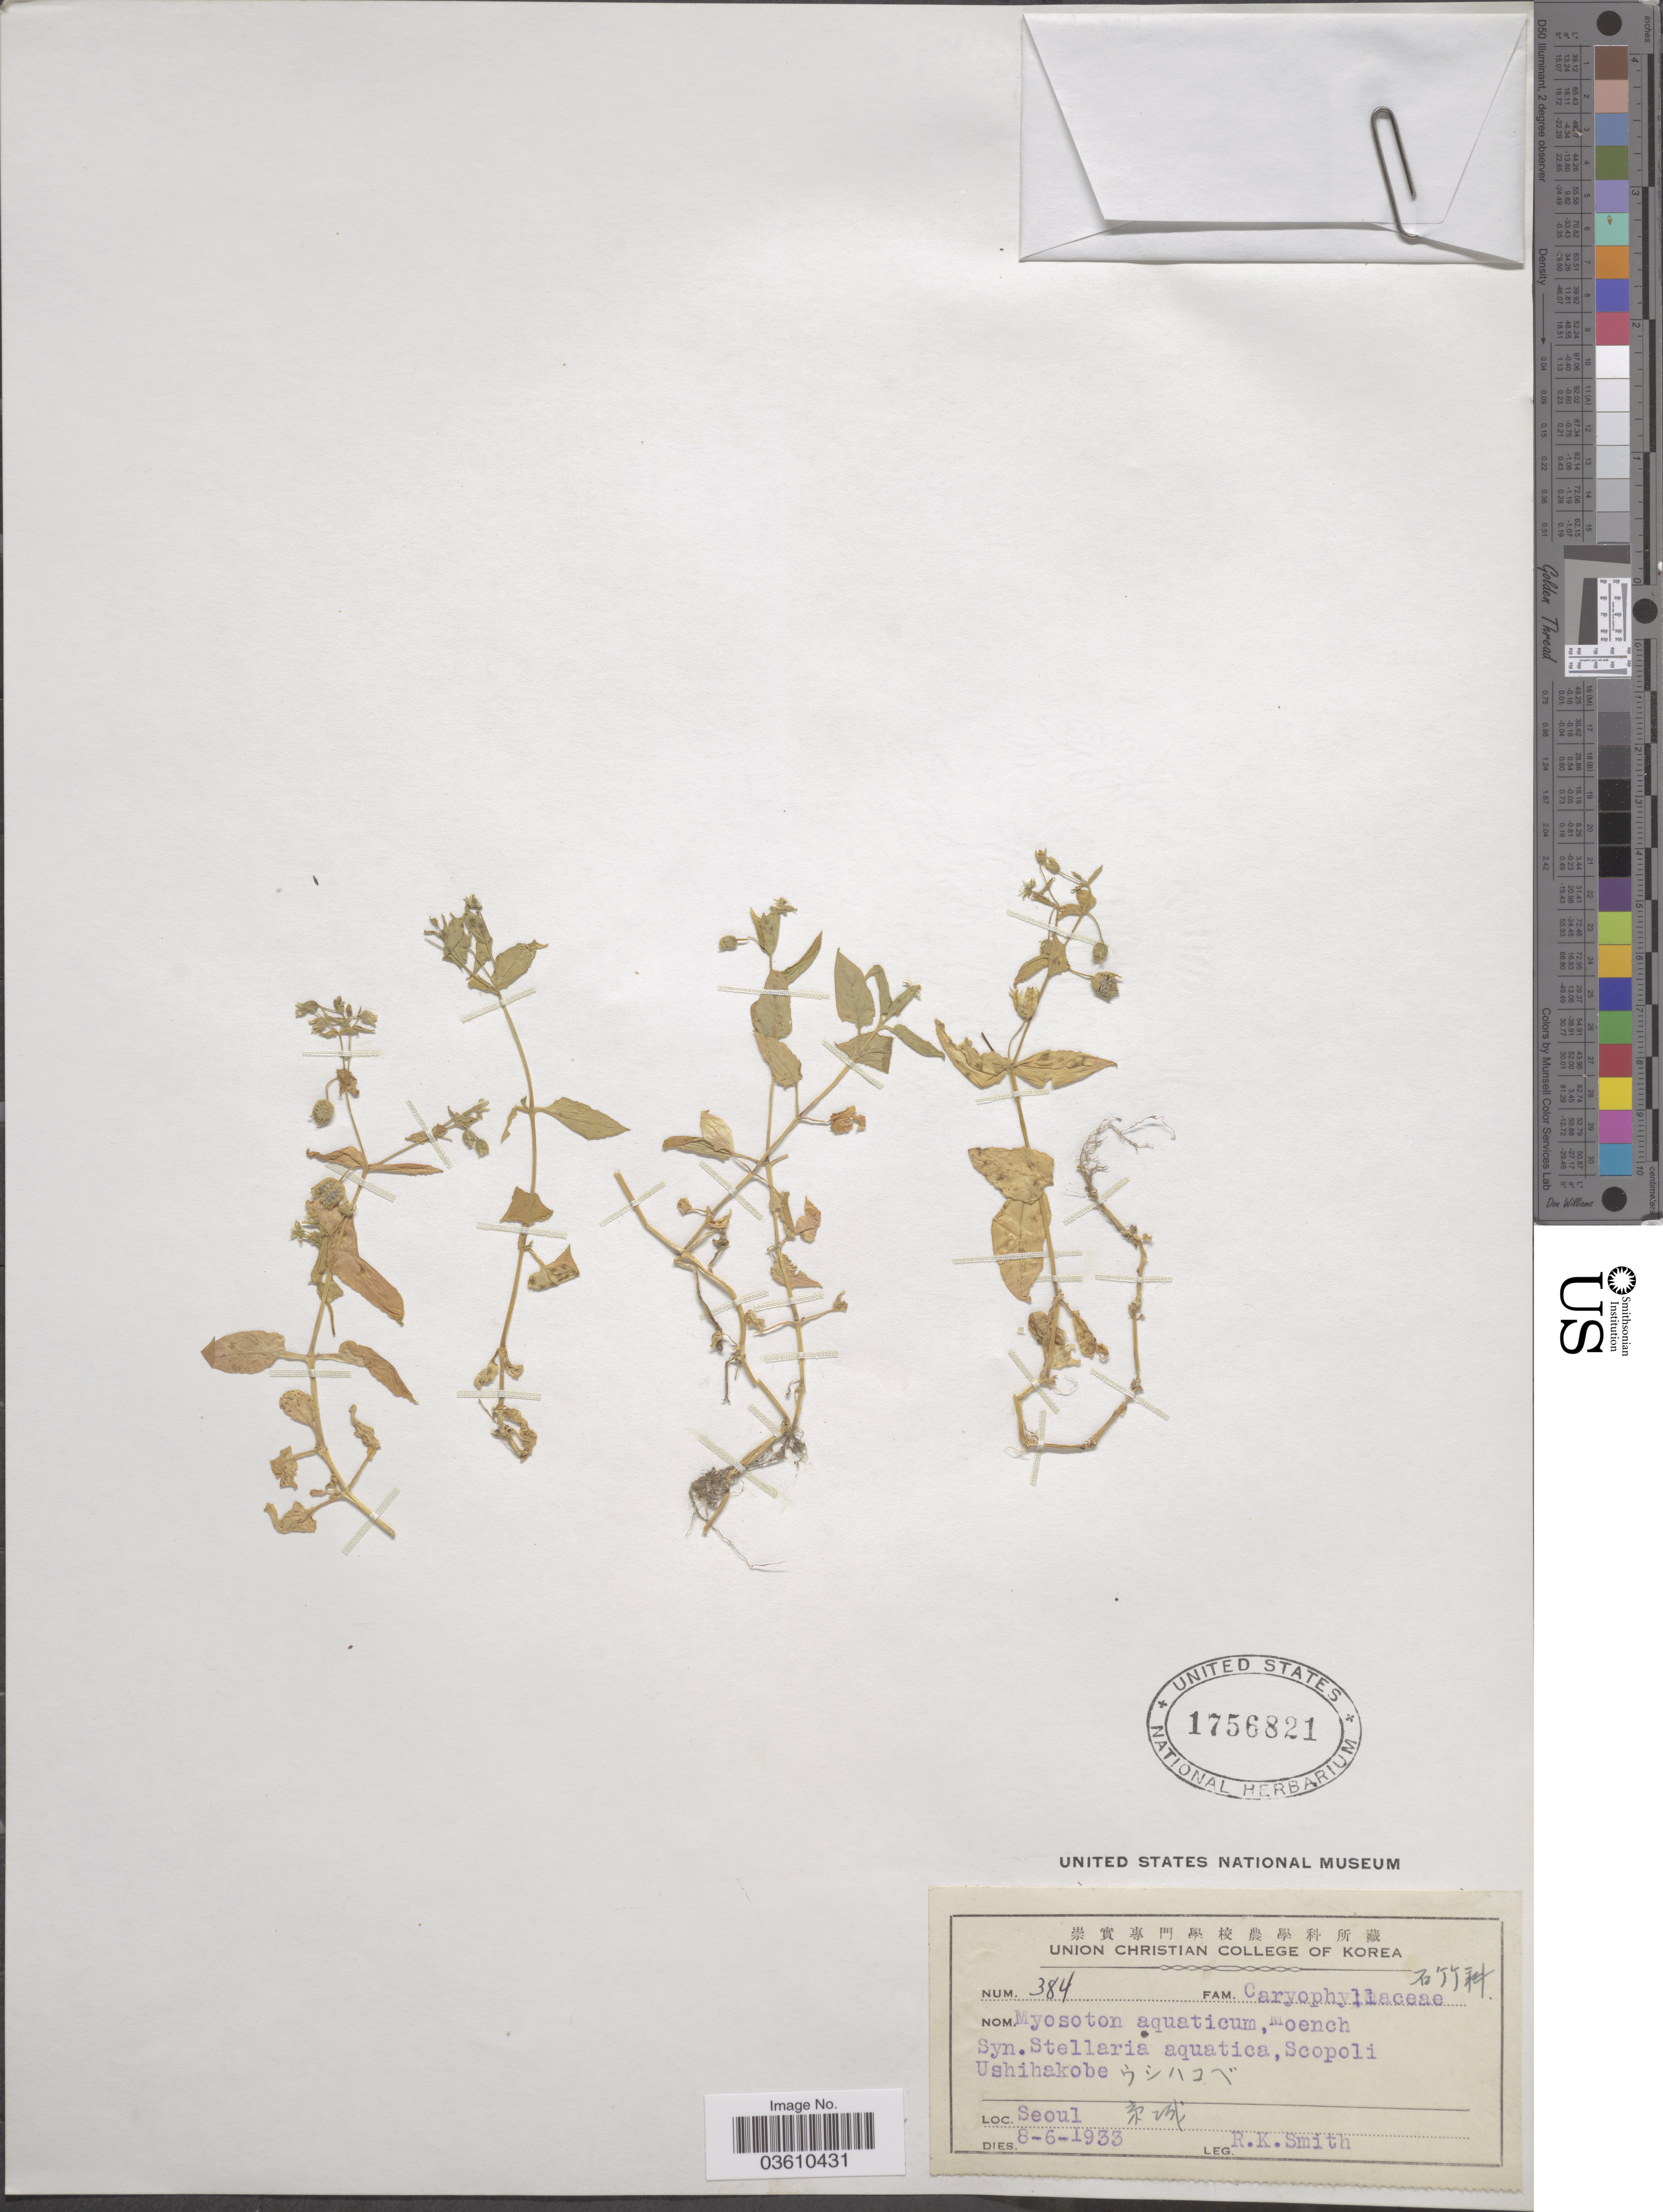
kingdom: Plantae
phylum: Tracheophyta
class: Magnoliopsida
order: Caryophyllales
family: Caryophyllaceae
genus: Stellaria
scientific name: Stellaria aquatica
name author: L.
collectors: R. Smith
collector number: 384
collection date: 1933-06-08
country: South Korea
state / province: Seoul Special City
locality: Seoul X.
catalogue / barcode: US 1756821